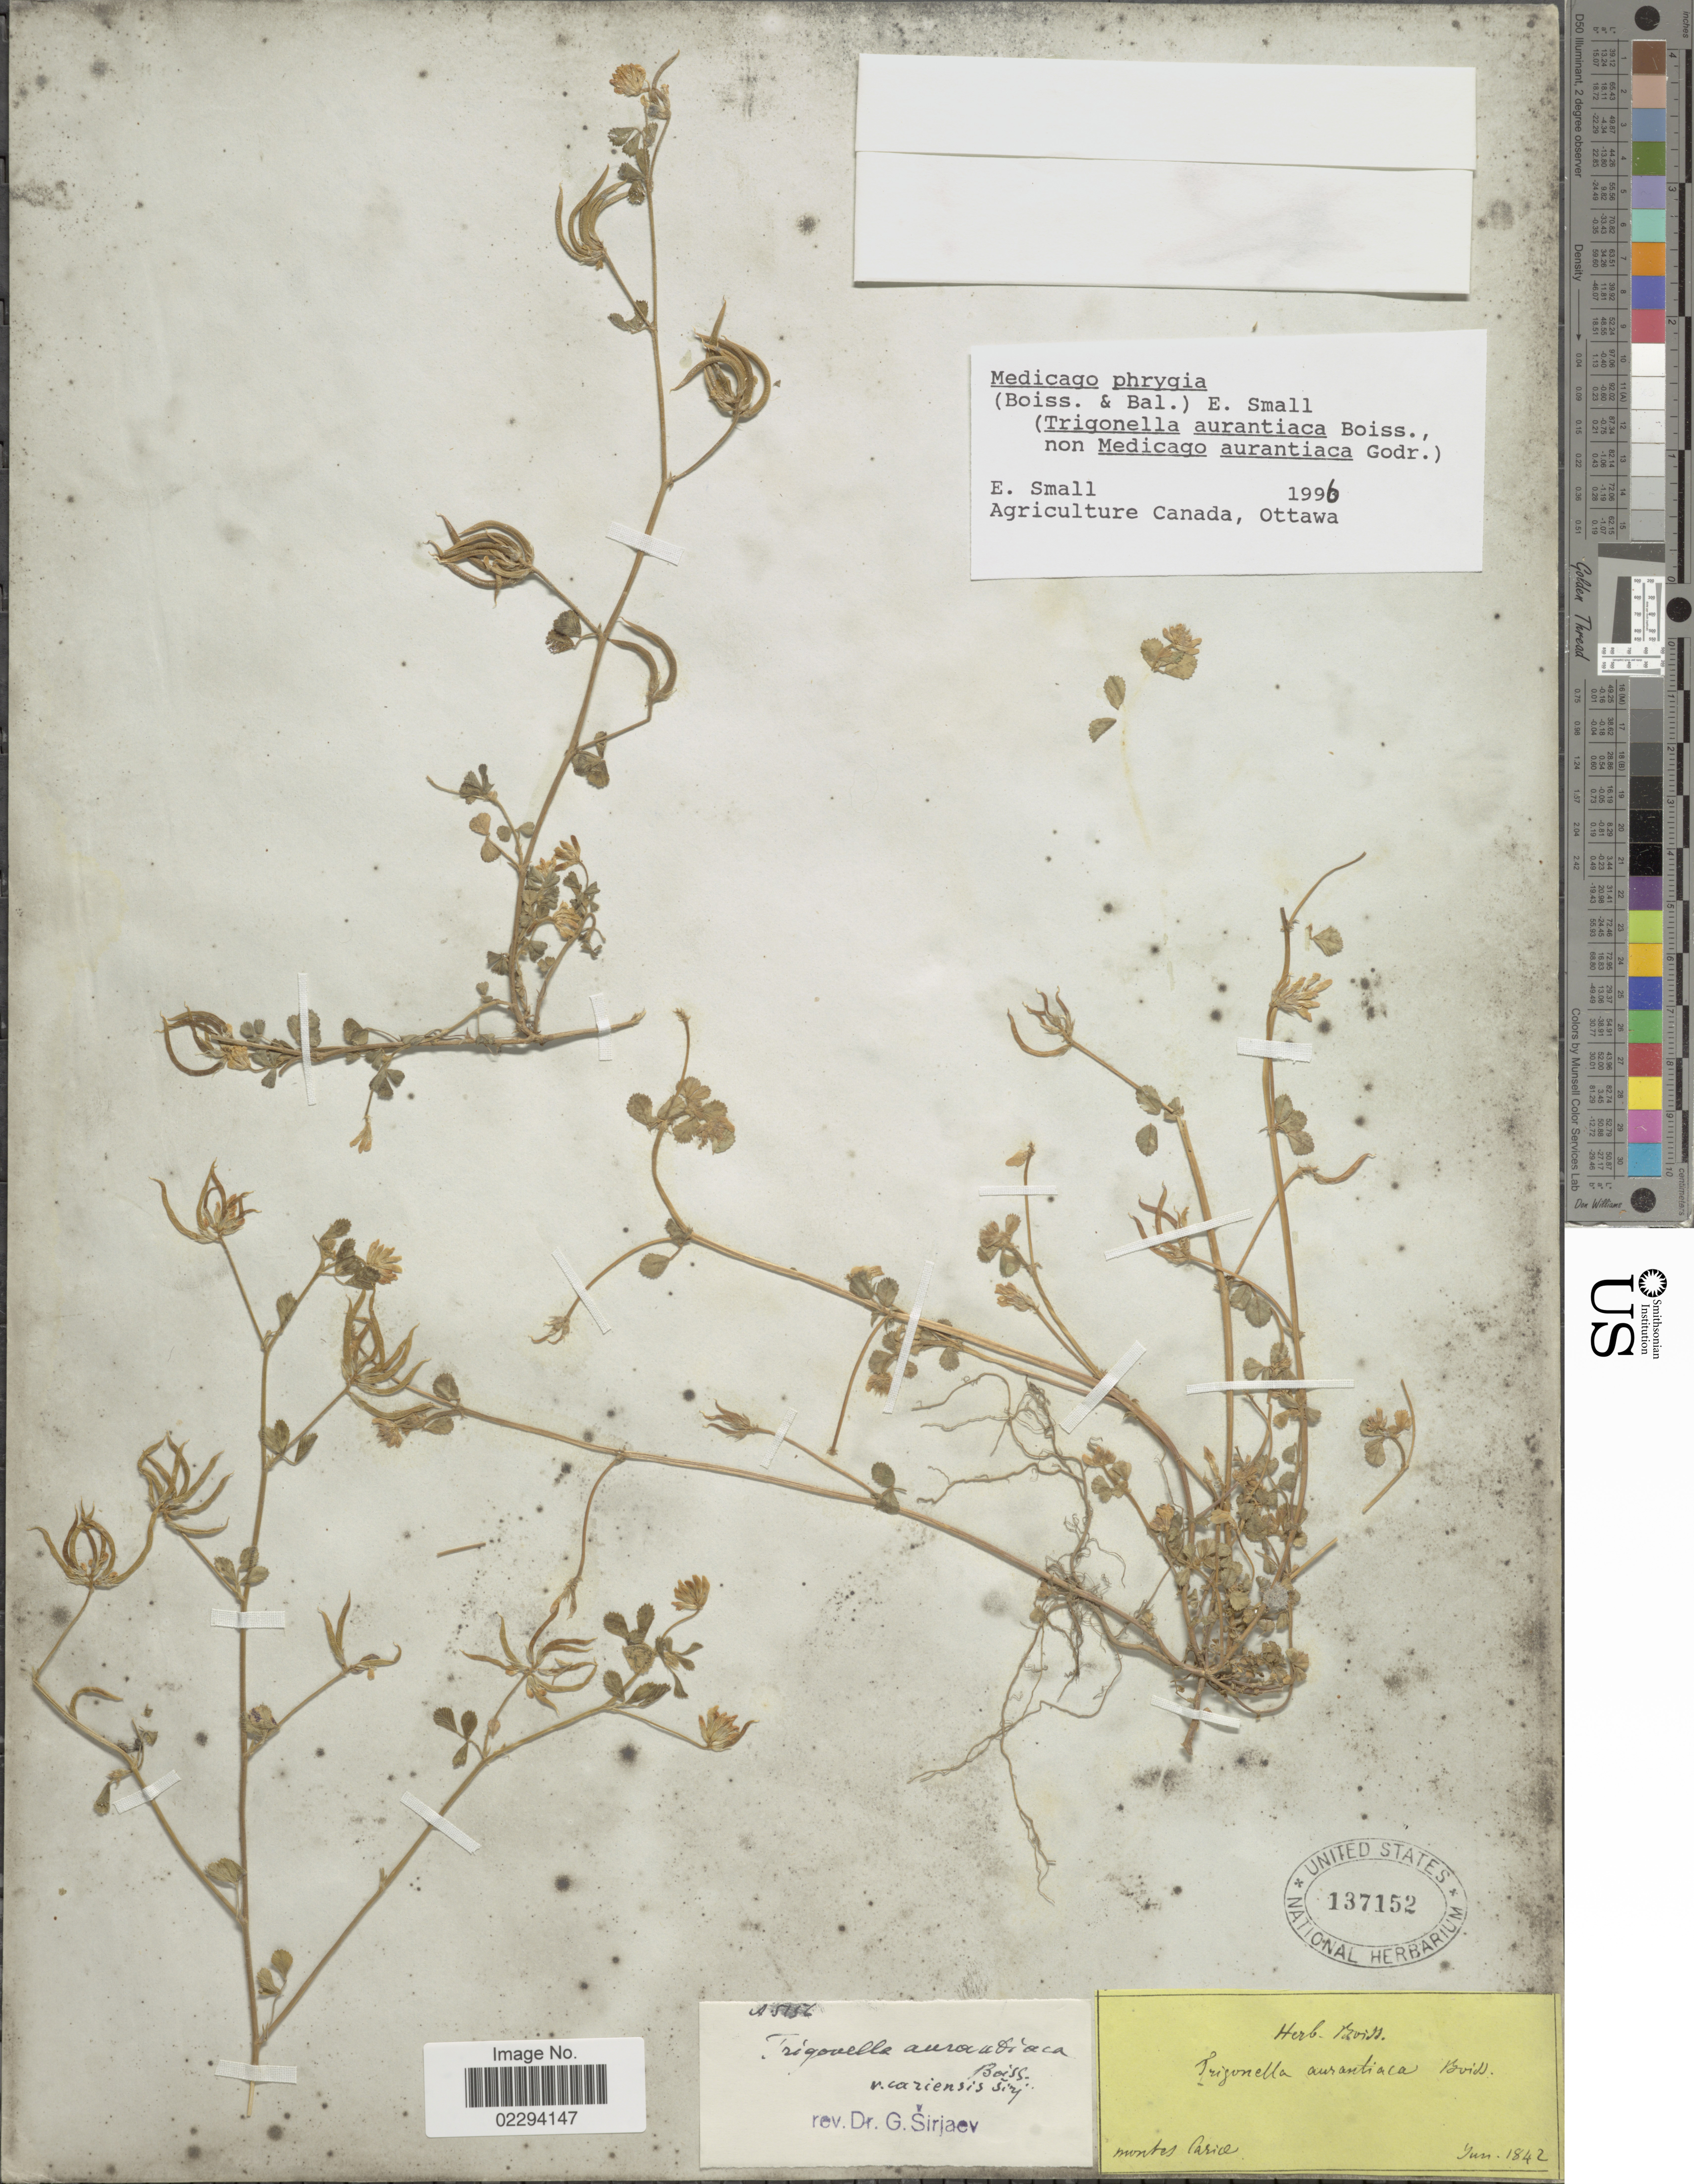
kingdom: Plantae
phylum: Tracheophyta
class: Magnoliopsida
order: Fabales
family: Fabaceae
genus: Medicago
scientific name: Medicago phrygia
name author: (Boiss. & Balansa) Small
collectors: Ex herb. Boiss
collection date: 1842-06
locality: Montes Carice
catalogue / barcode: US 137152